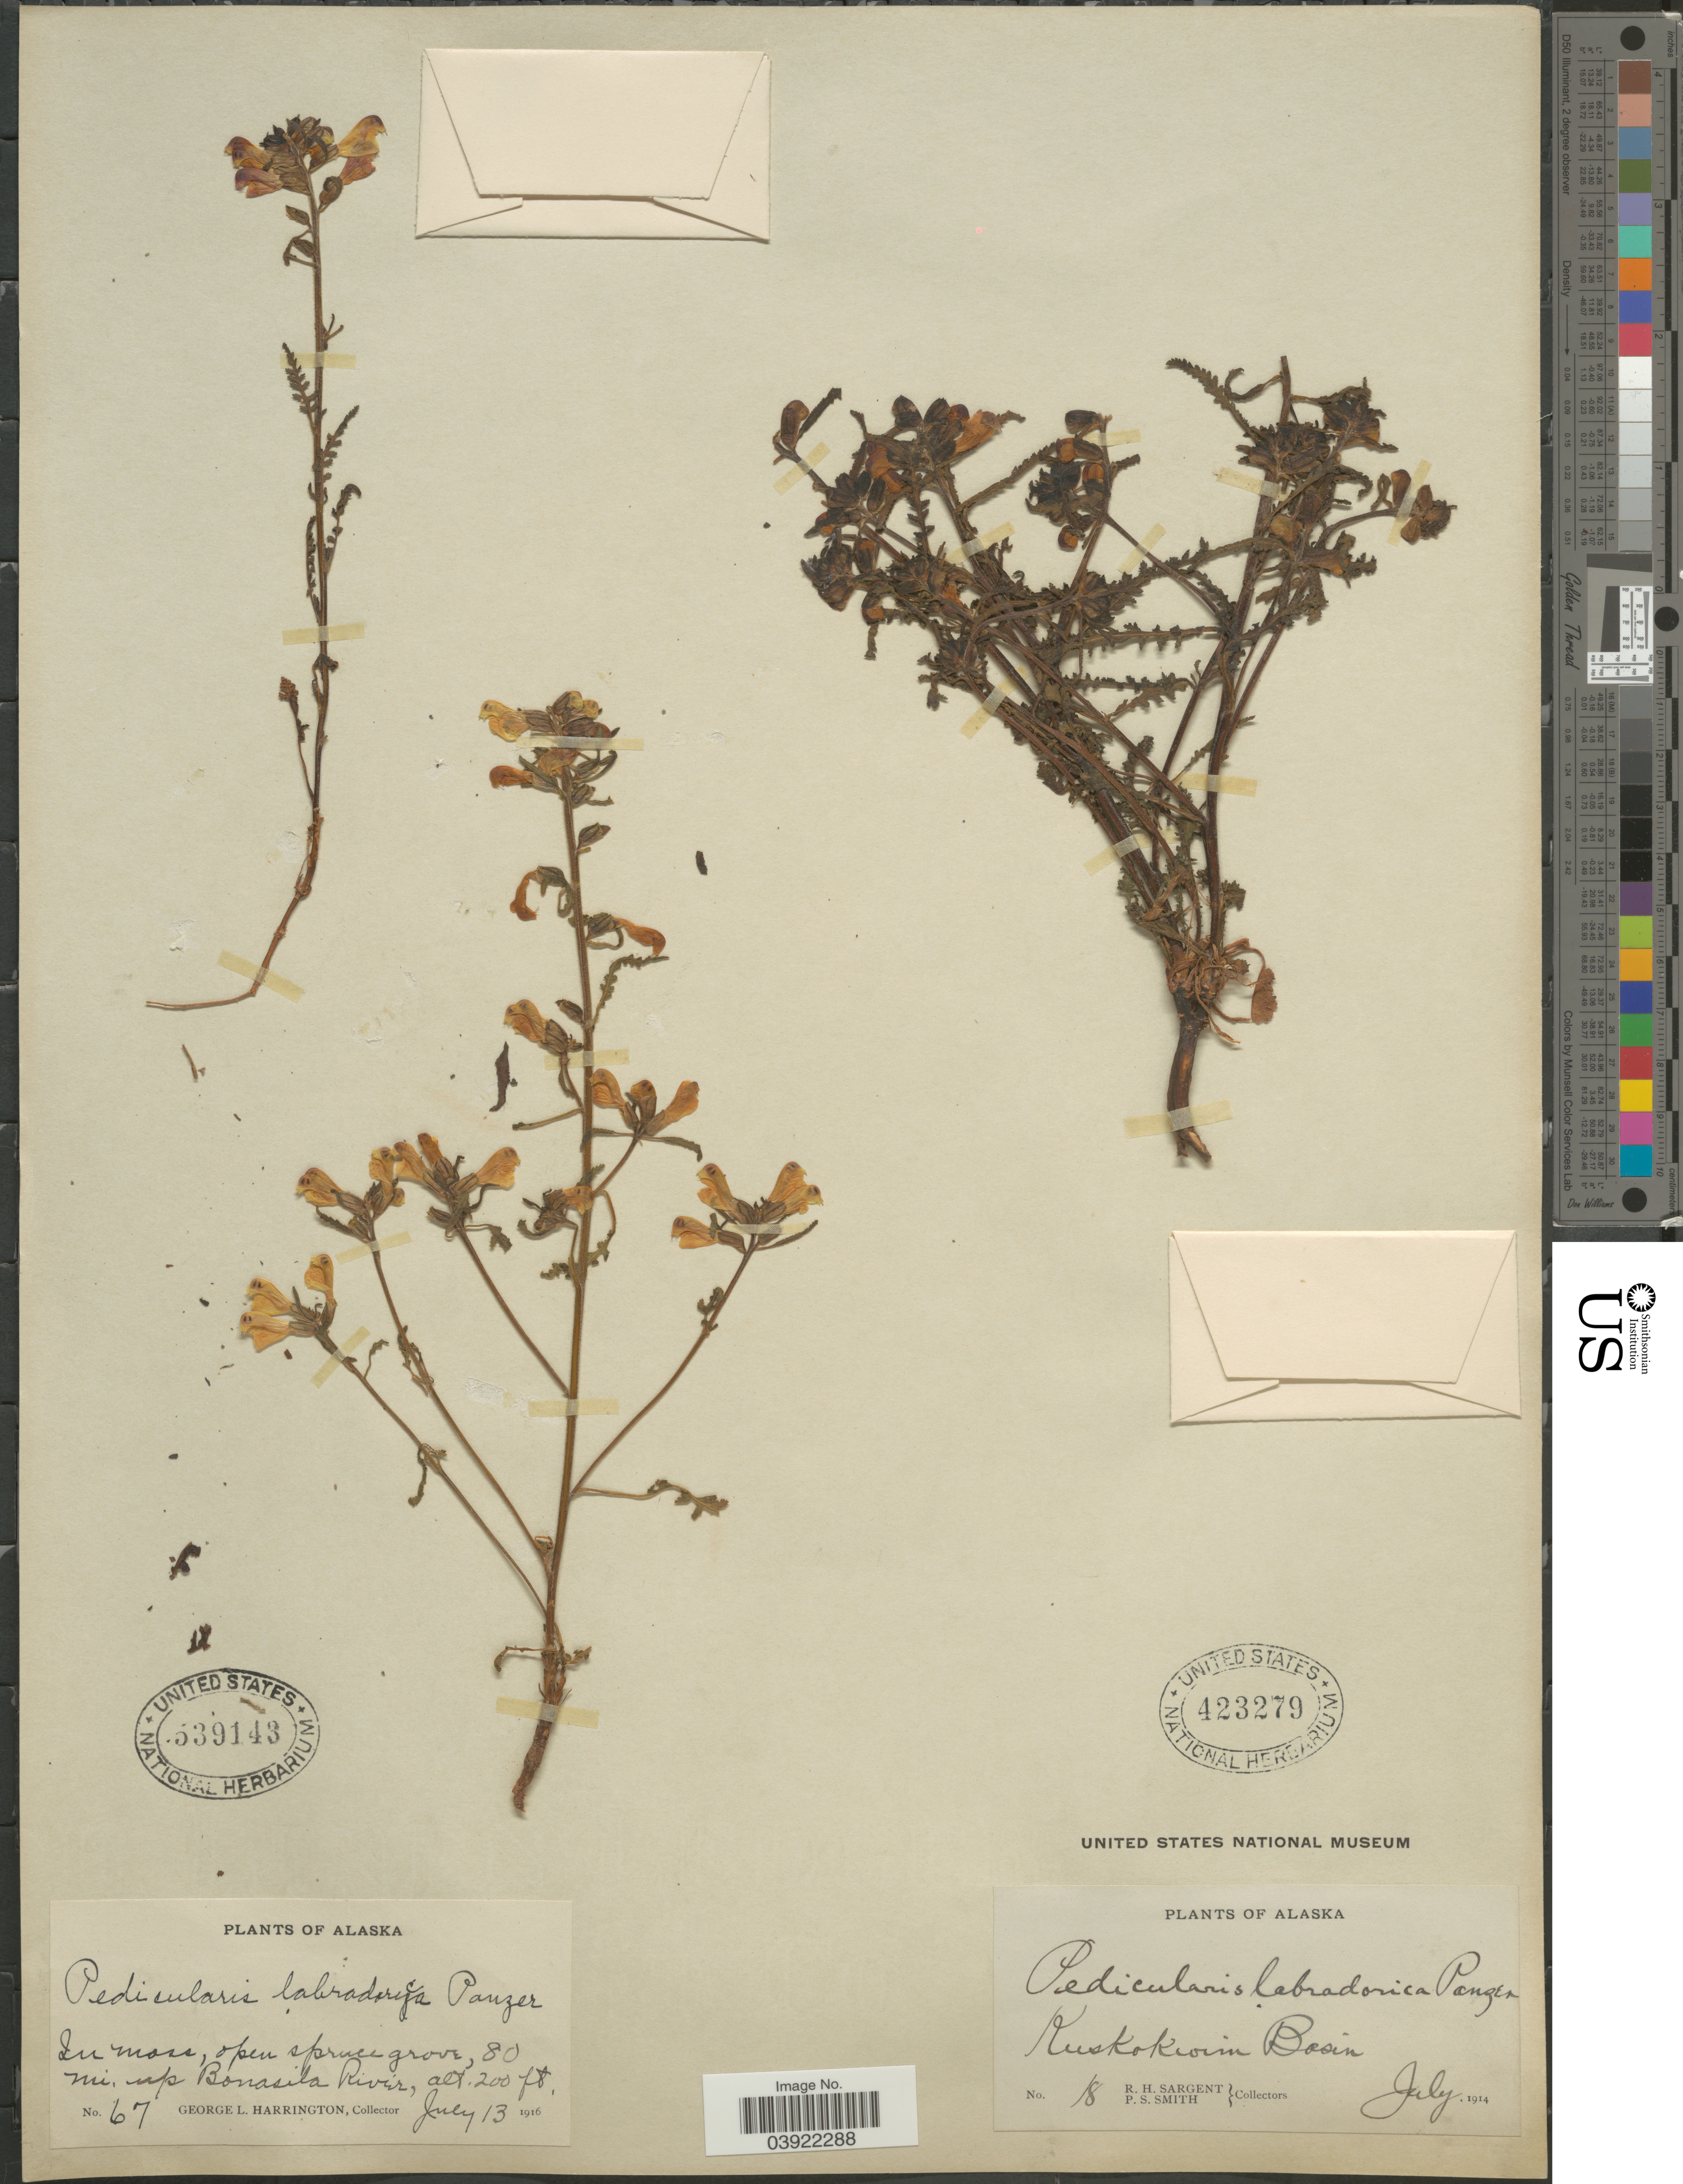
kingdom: Plantae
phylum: Tracheophyta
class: Magnoliopsida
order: Lamiales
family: Orobanchaceae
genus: Pedicularis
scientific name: Pedicularis labradorica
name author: Wirsing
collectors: R. Sargent & P. Smith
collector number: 18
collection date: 1914-07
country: United States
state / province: Alaska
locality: Kuskokwim Basin.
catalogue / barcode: US 423279